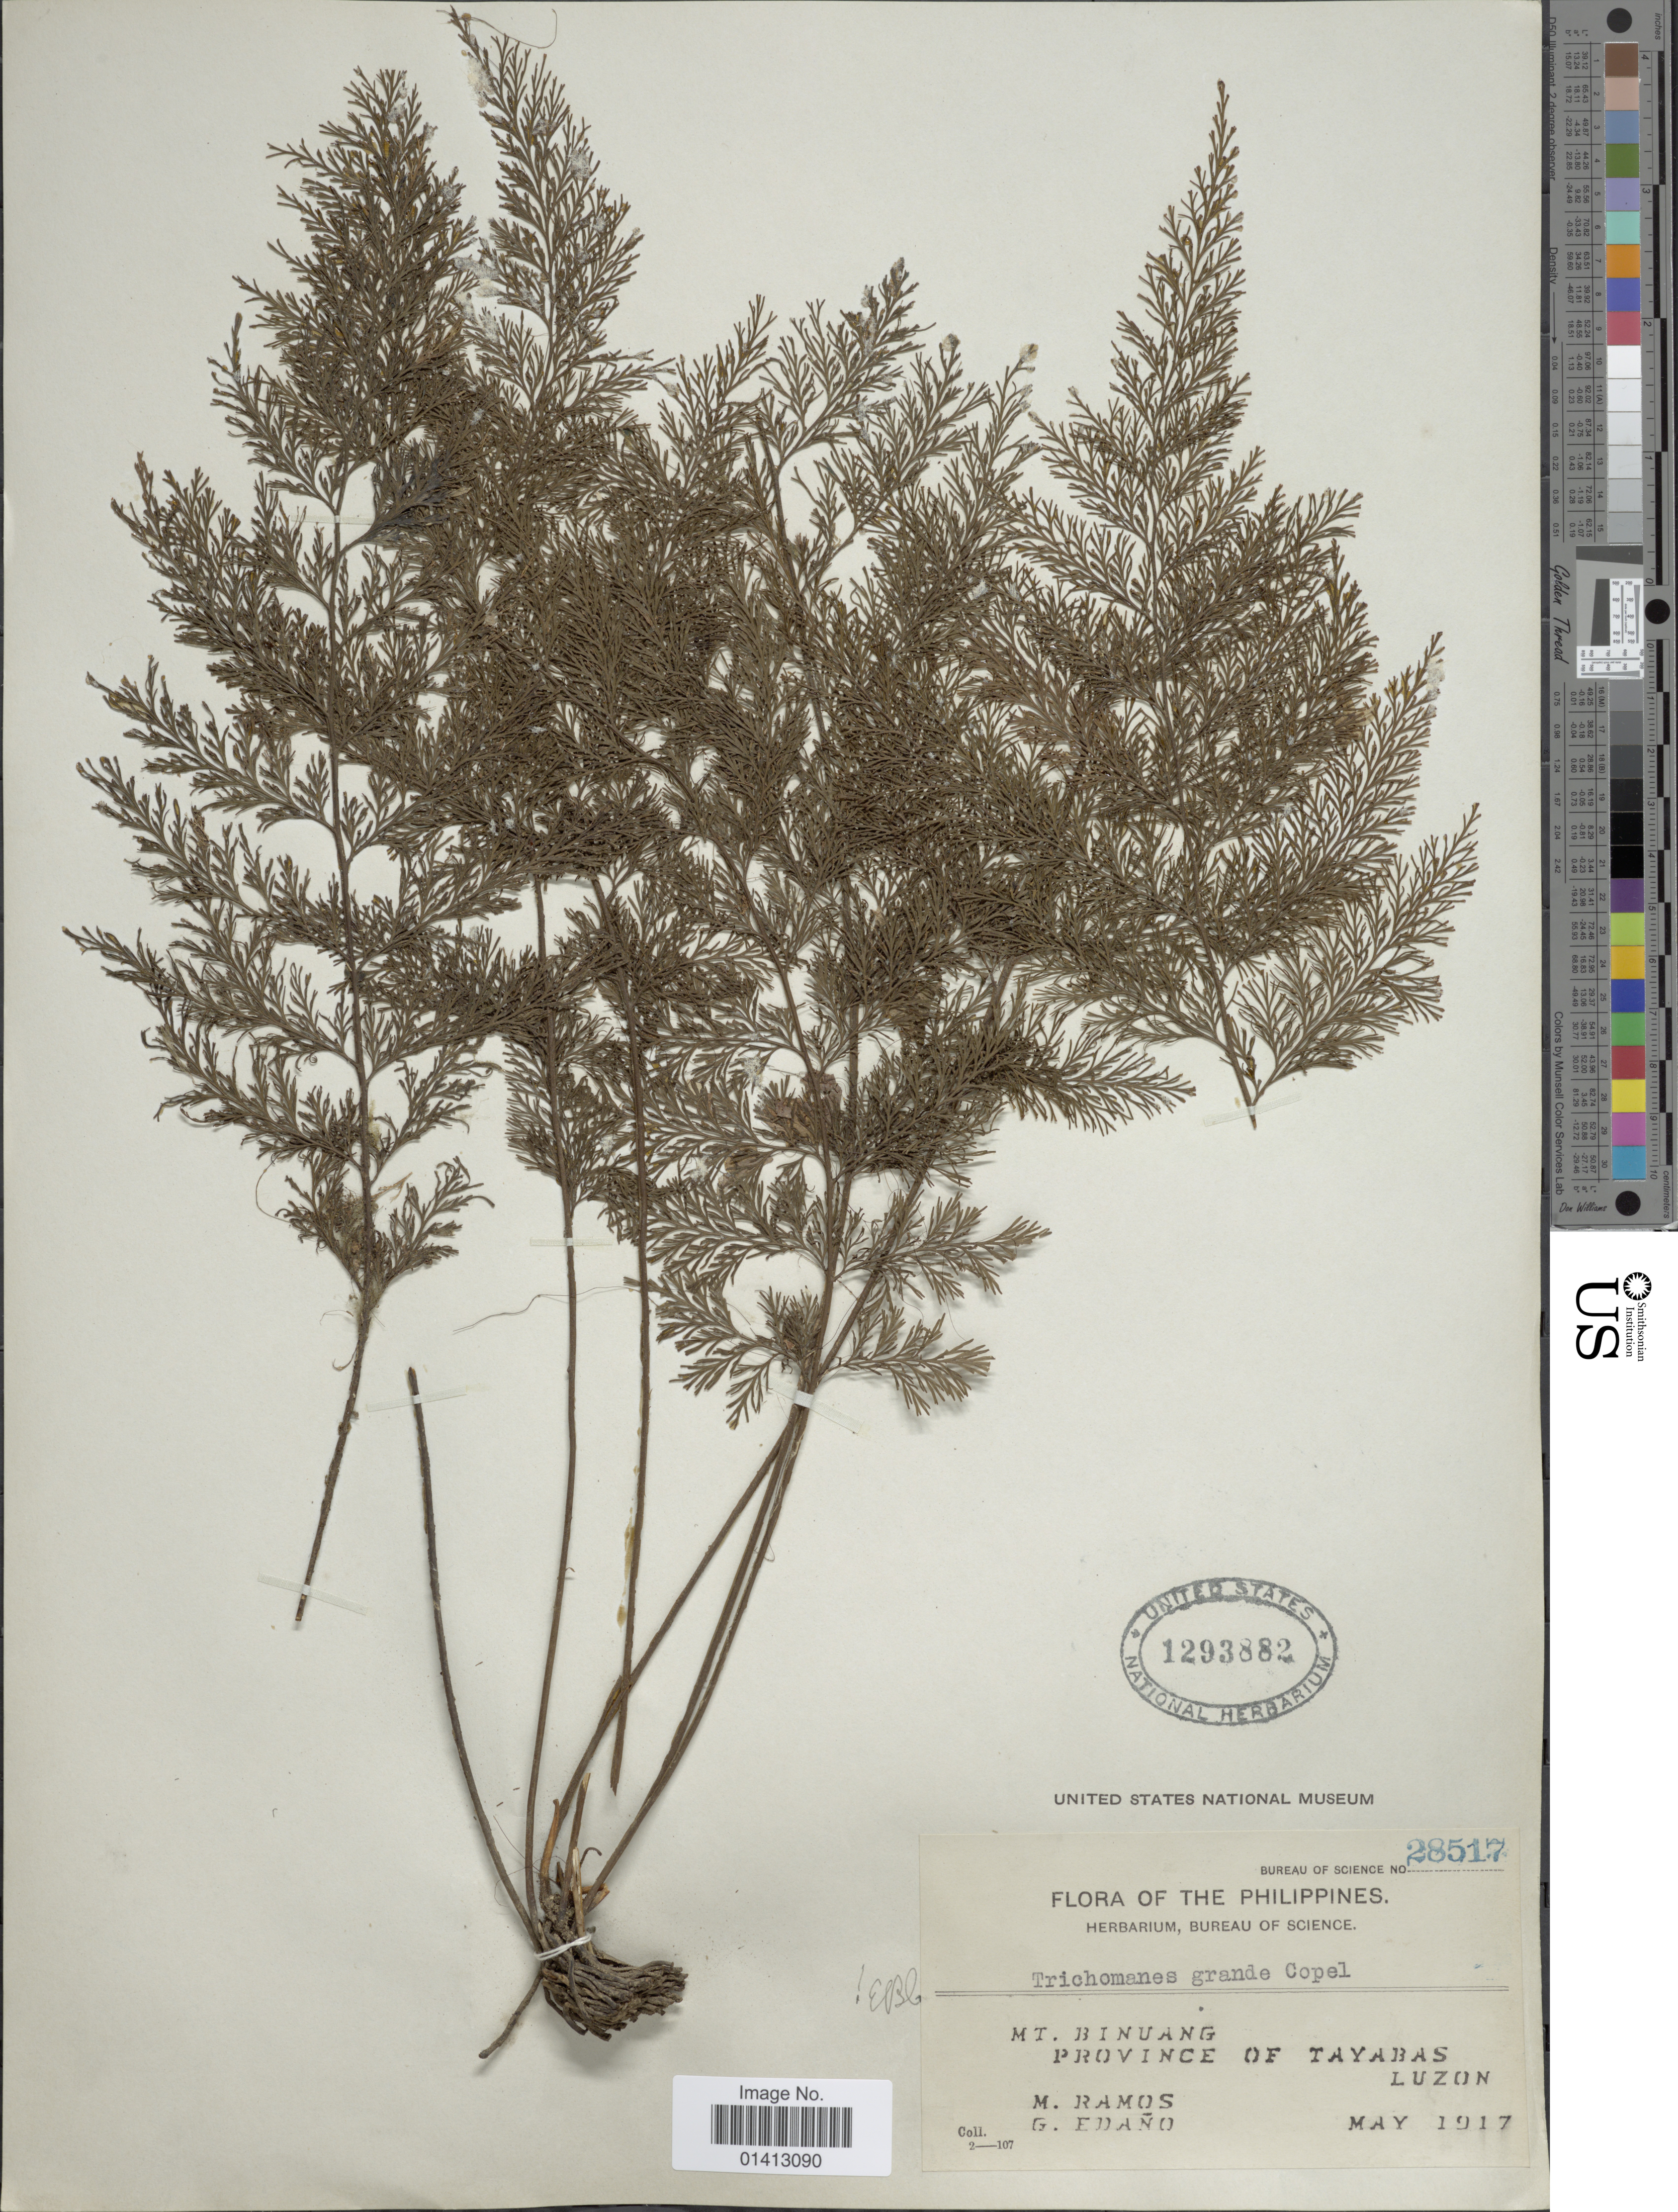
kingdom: Plantae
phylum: Tracheophyta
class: Polypodiopsida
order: Hymenophyllales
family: Hymenophyllaceae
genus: Crepidomanes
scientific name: Crepidomanes grande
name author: (Copel.) Ebihara & K. Iwats.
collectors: M. Ramos & G. Edaño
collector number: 28517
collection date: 1917-05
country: Philippines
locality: Mt Binuang Province of Tayabas, Luzon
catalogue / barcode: US 1293882